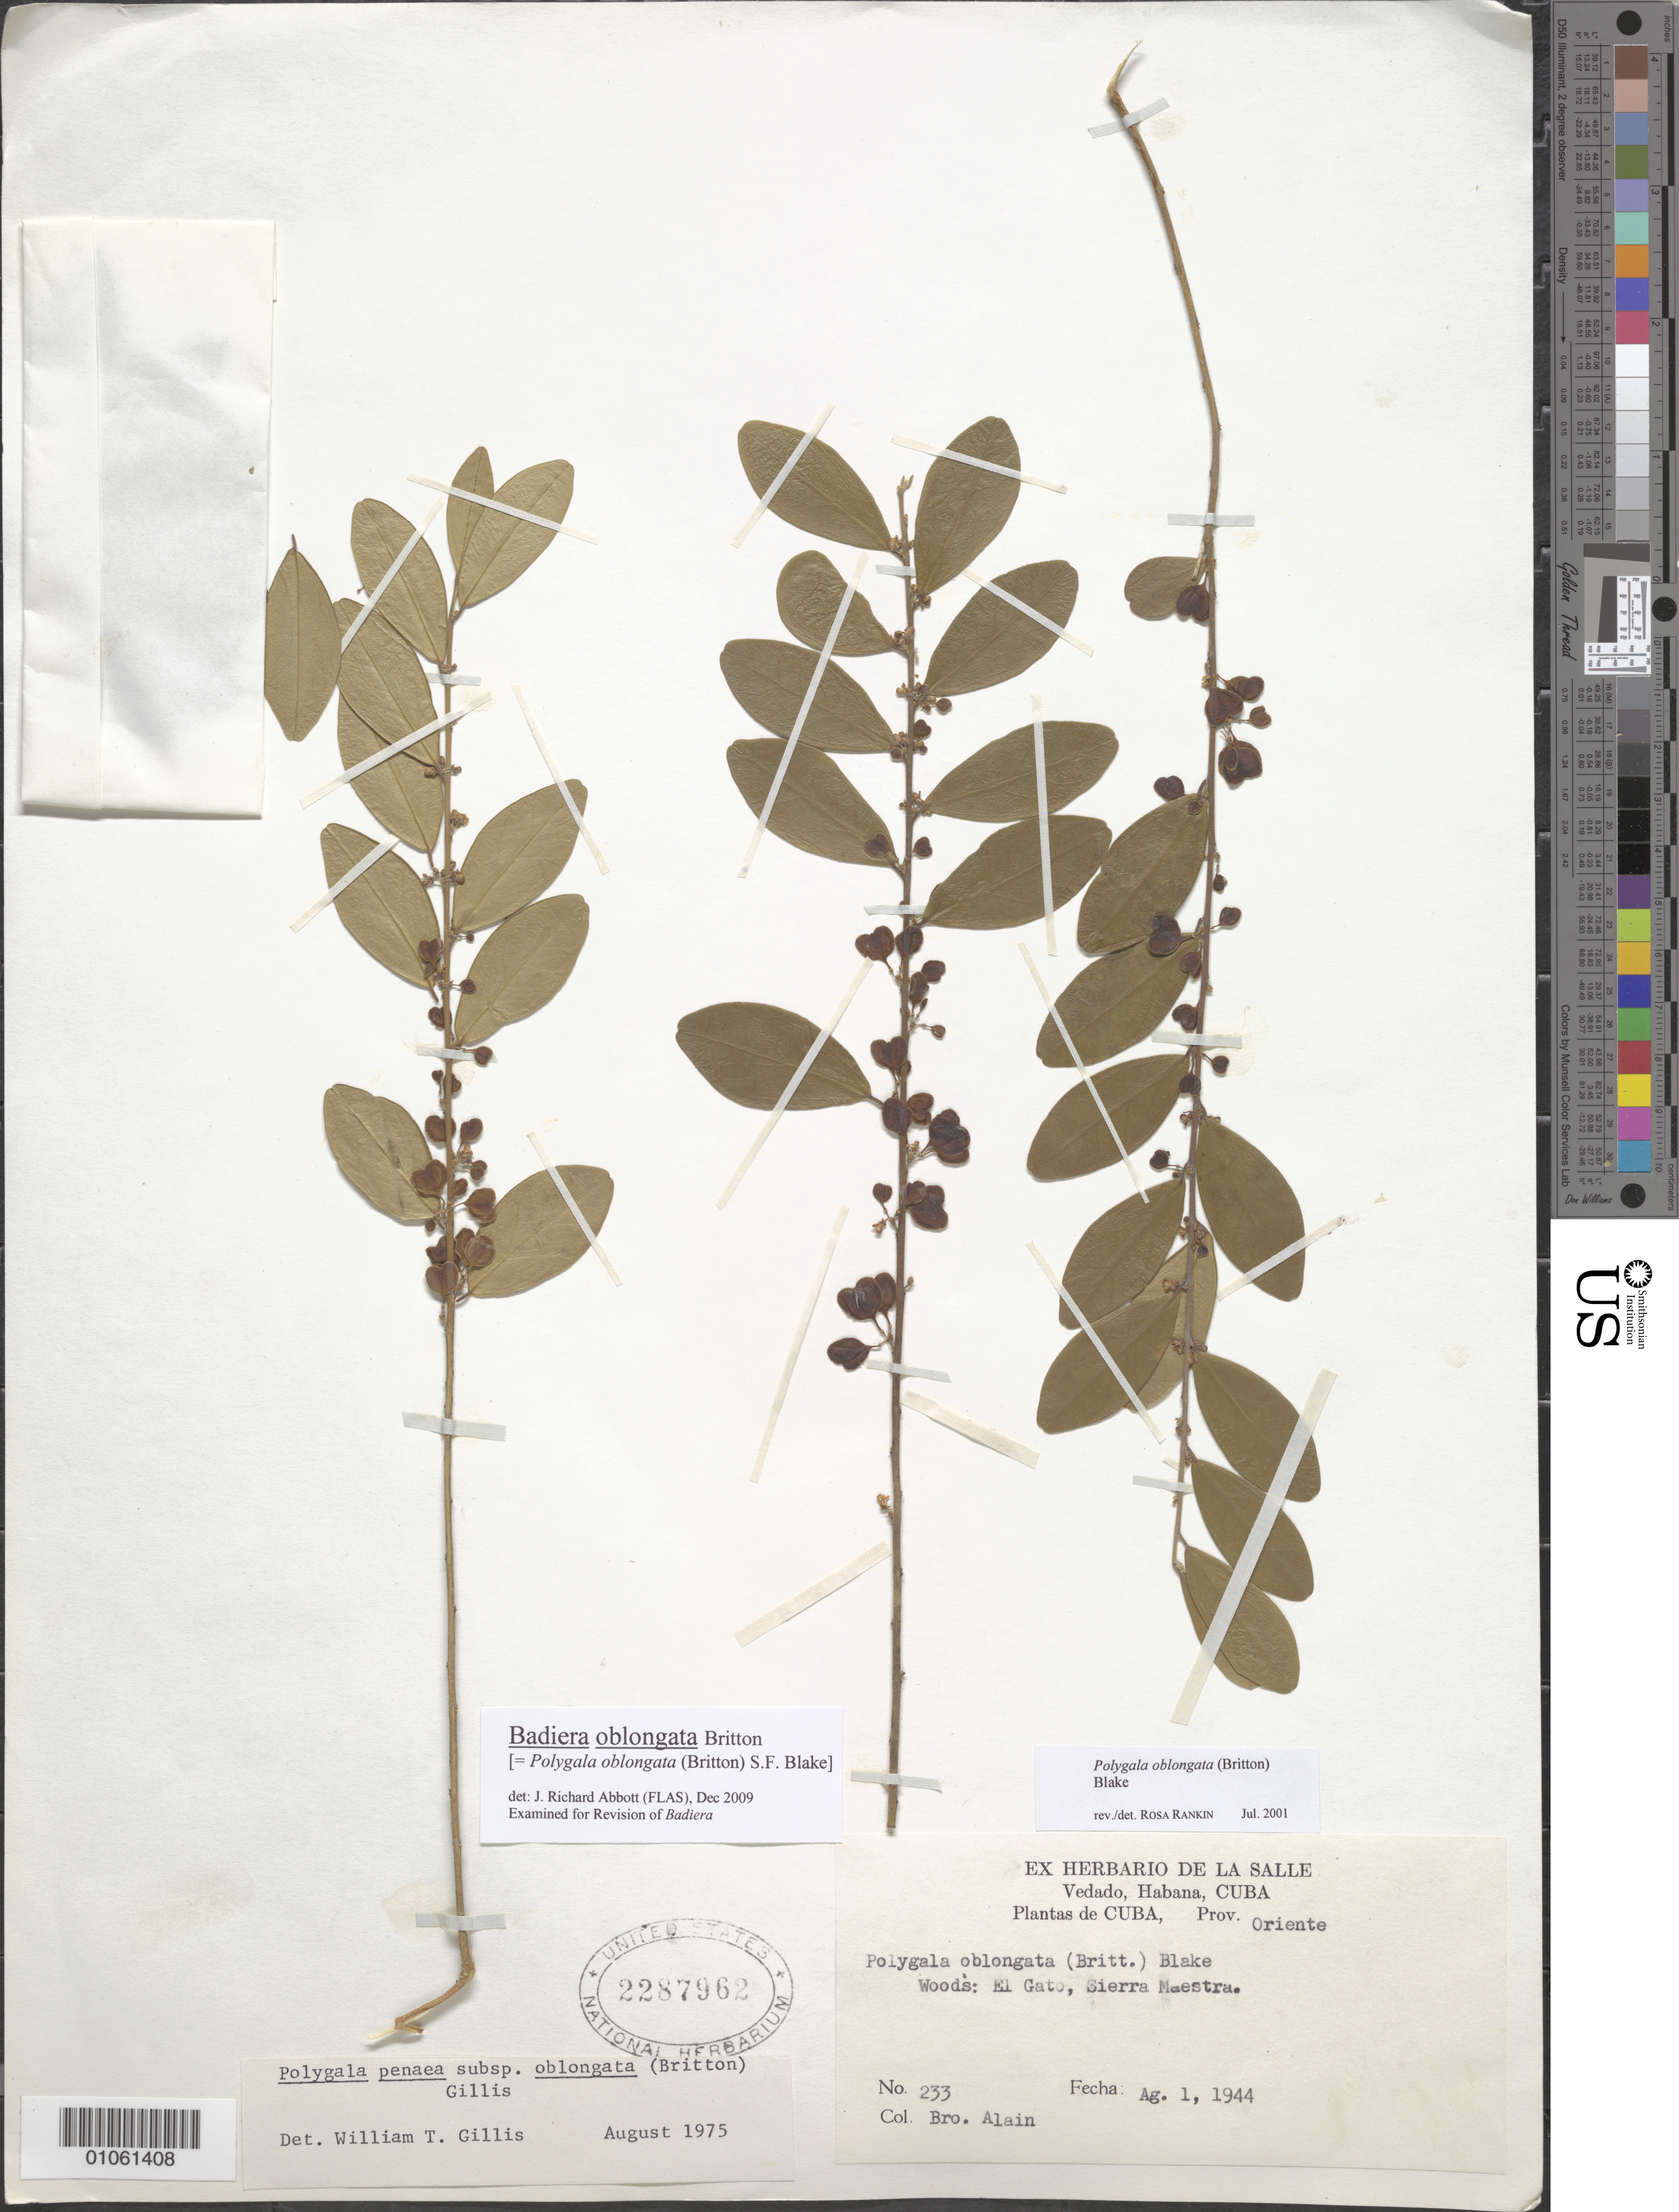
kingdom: Plantae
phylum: Tracheophyta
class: Magnoliopsida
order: Fabales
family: Polygalaceae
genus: Badiera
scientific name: Badiera oblongata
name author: Britton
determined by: Abbott, J. R., (FLAS)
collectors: A. H. Liogier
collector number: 233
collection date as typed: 01 Aug 1944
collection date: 1944-08-01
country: Cuba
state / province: Oriente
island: Cuba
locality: Sierra Maestra, El Gato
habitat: Woods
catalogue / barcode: US 2287962